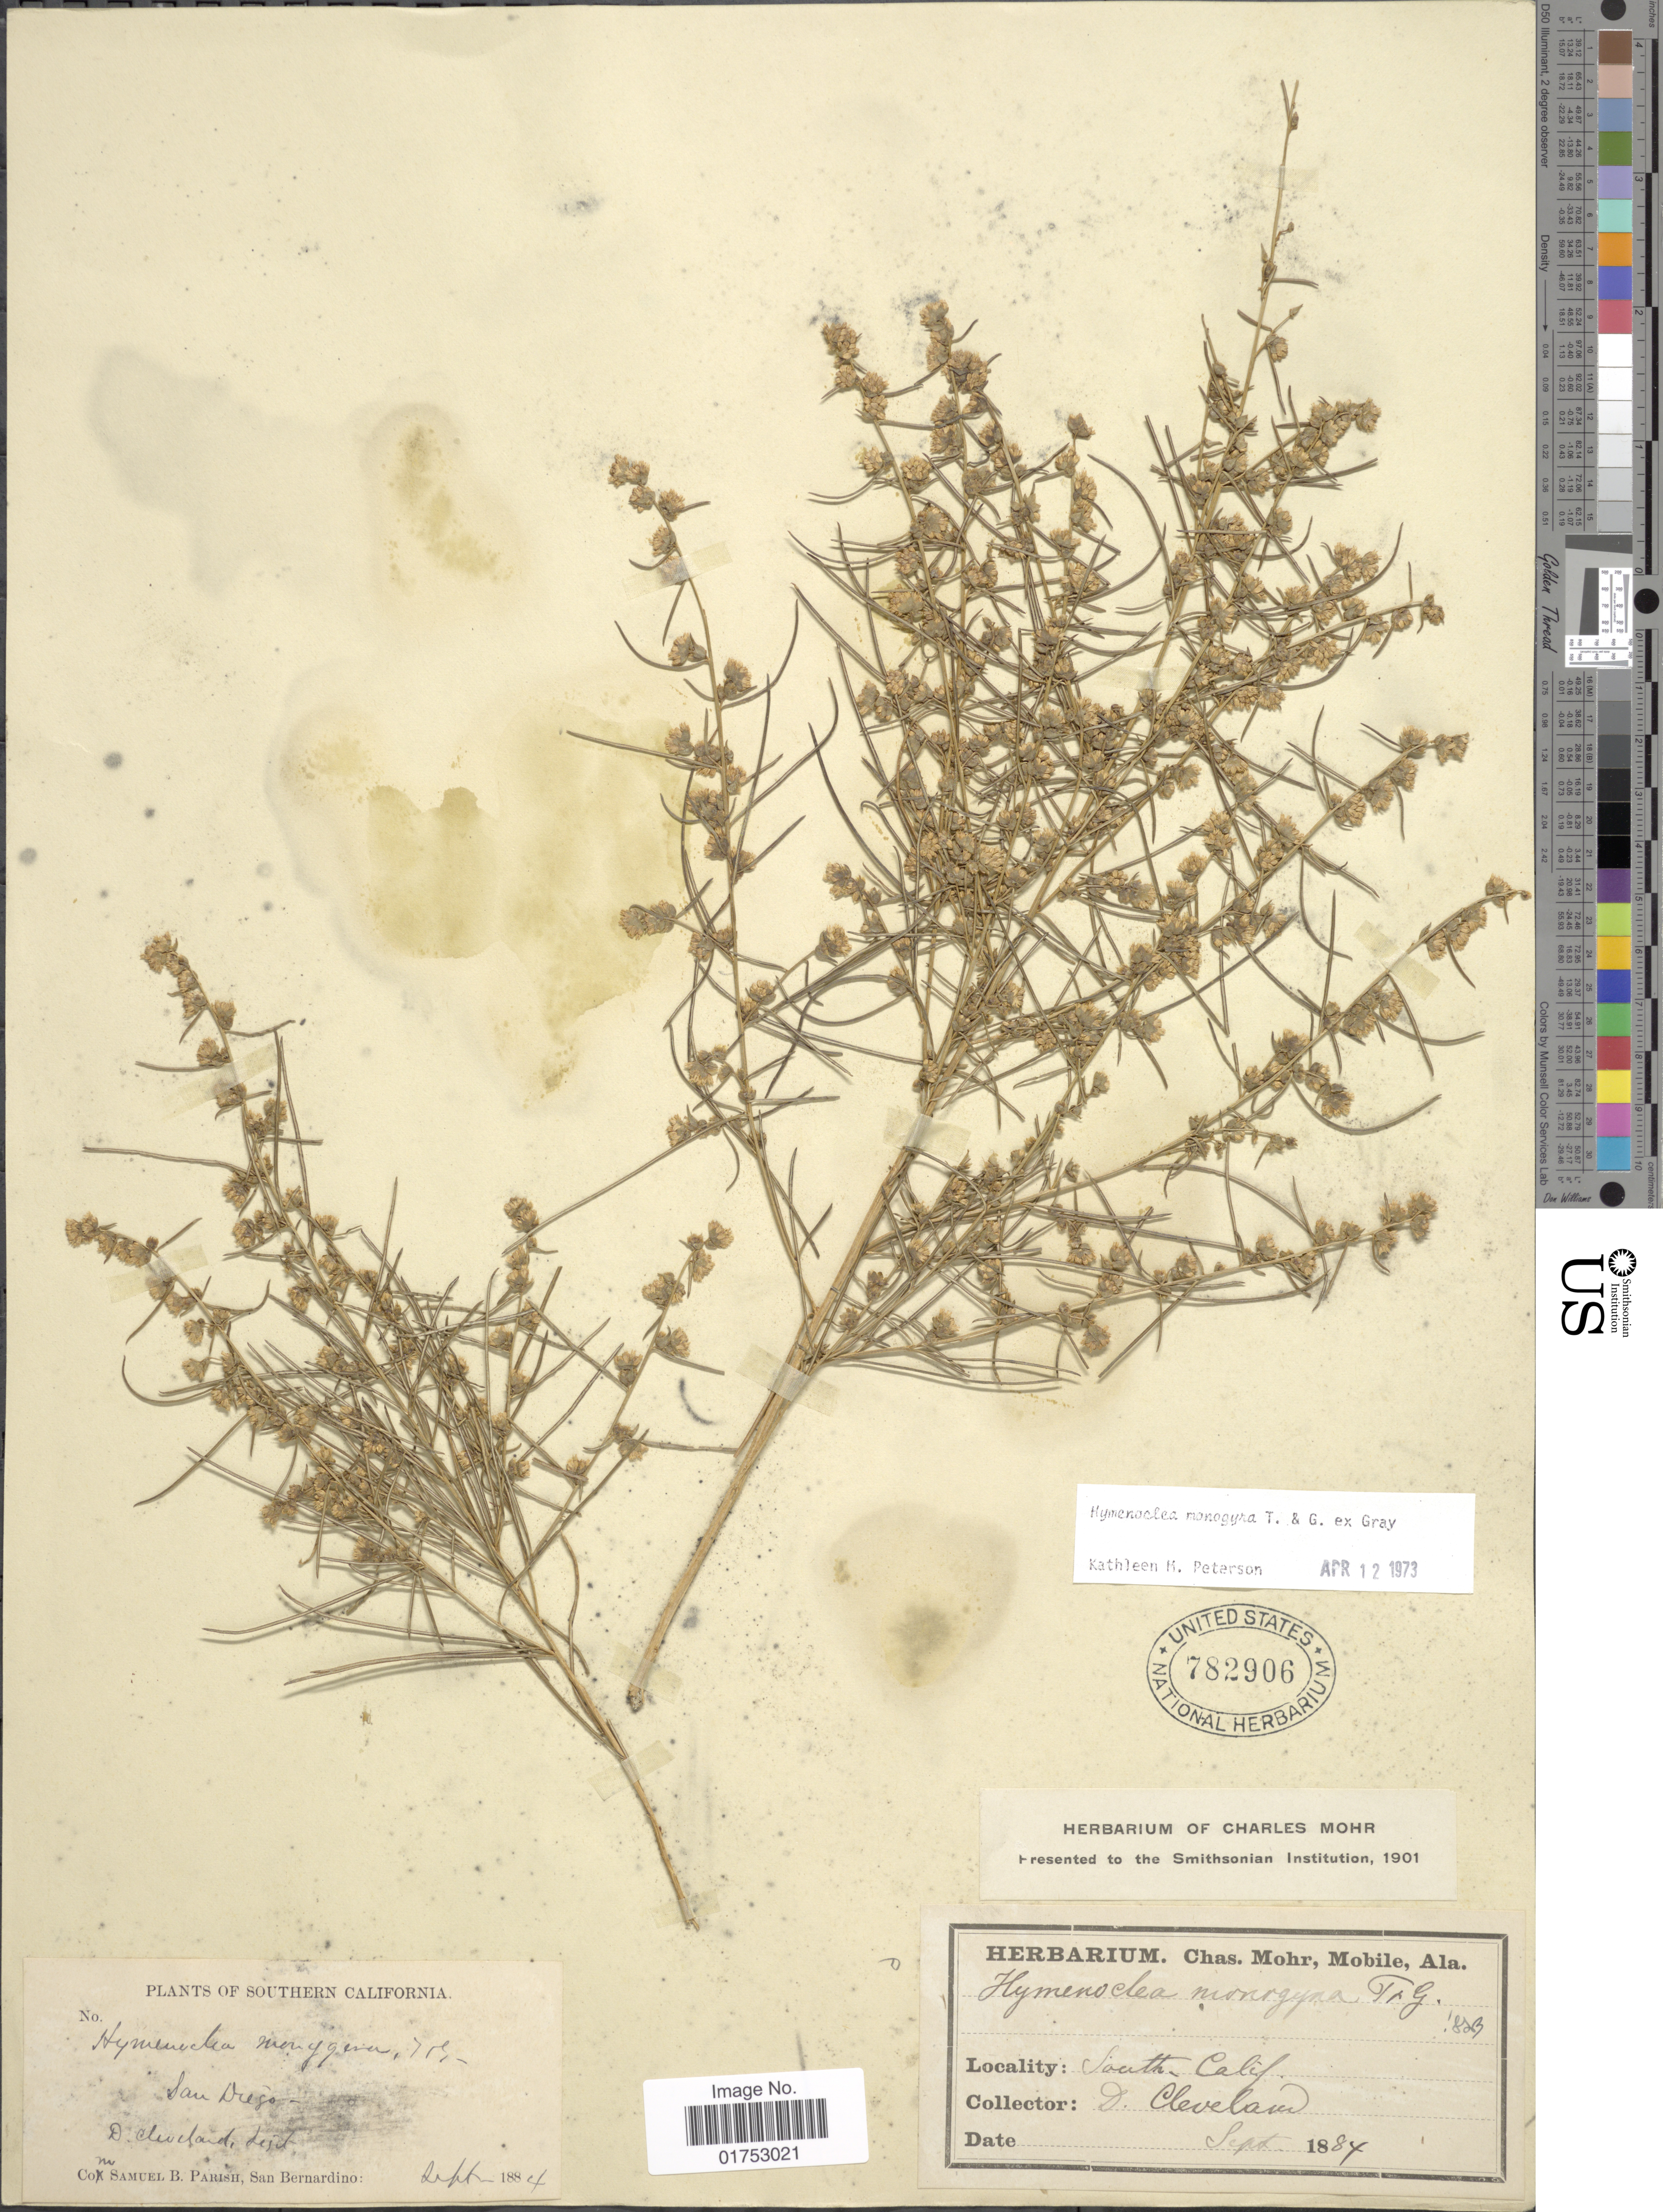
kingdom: Plantae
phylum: Tracheophyta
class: Magnoliopsida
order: Asterales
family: Asteraceae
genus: Hymenoclea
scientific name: Hymenoclea monogyra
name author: Torr. & A. Gray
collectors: D. Cleveland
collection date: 1884-09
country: United States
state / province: California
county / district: San Diego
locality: Southern California, San Diego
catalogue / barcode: US 782906